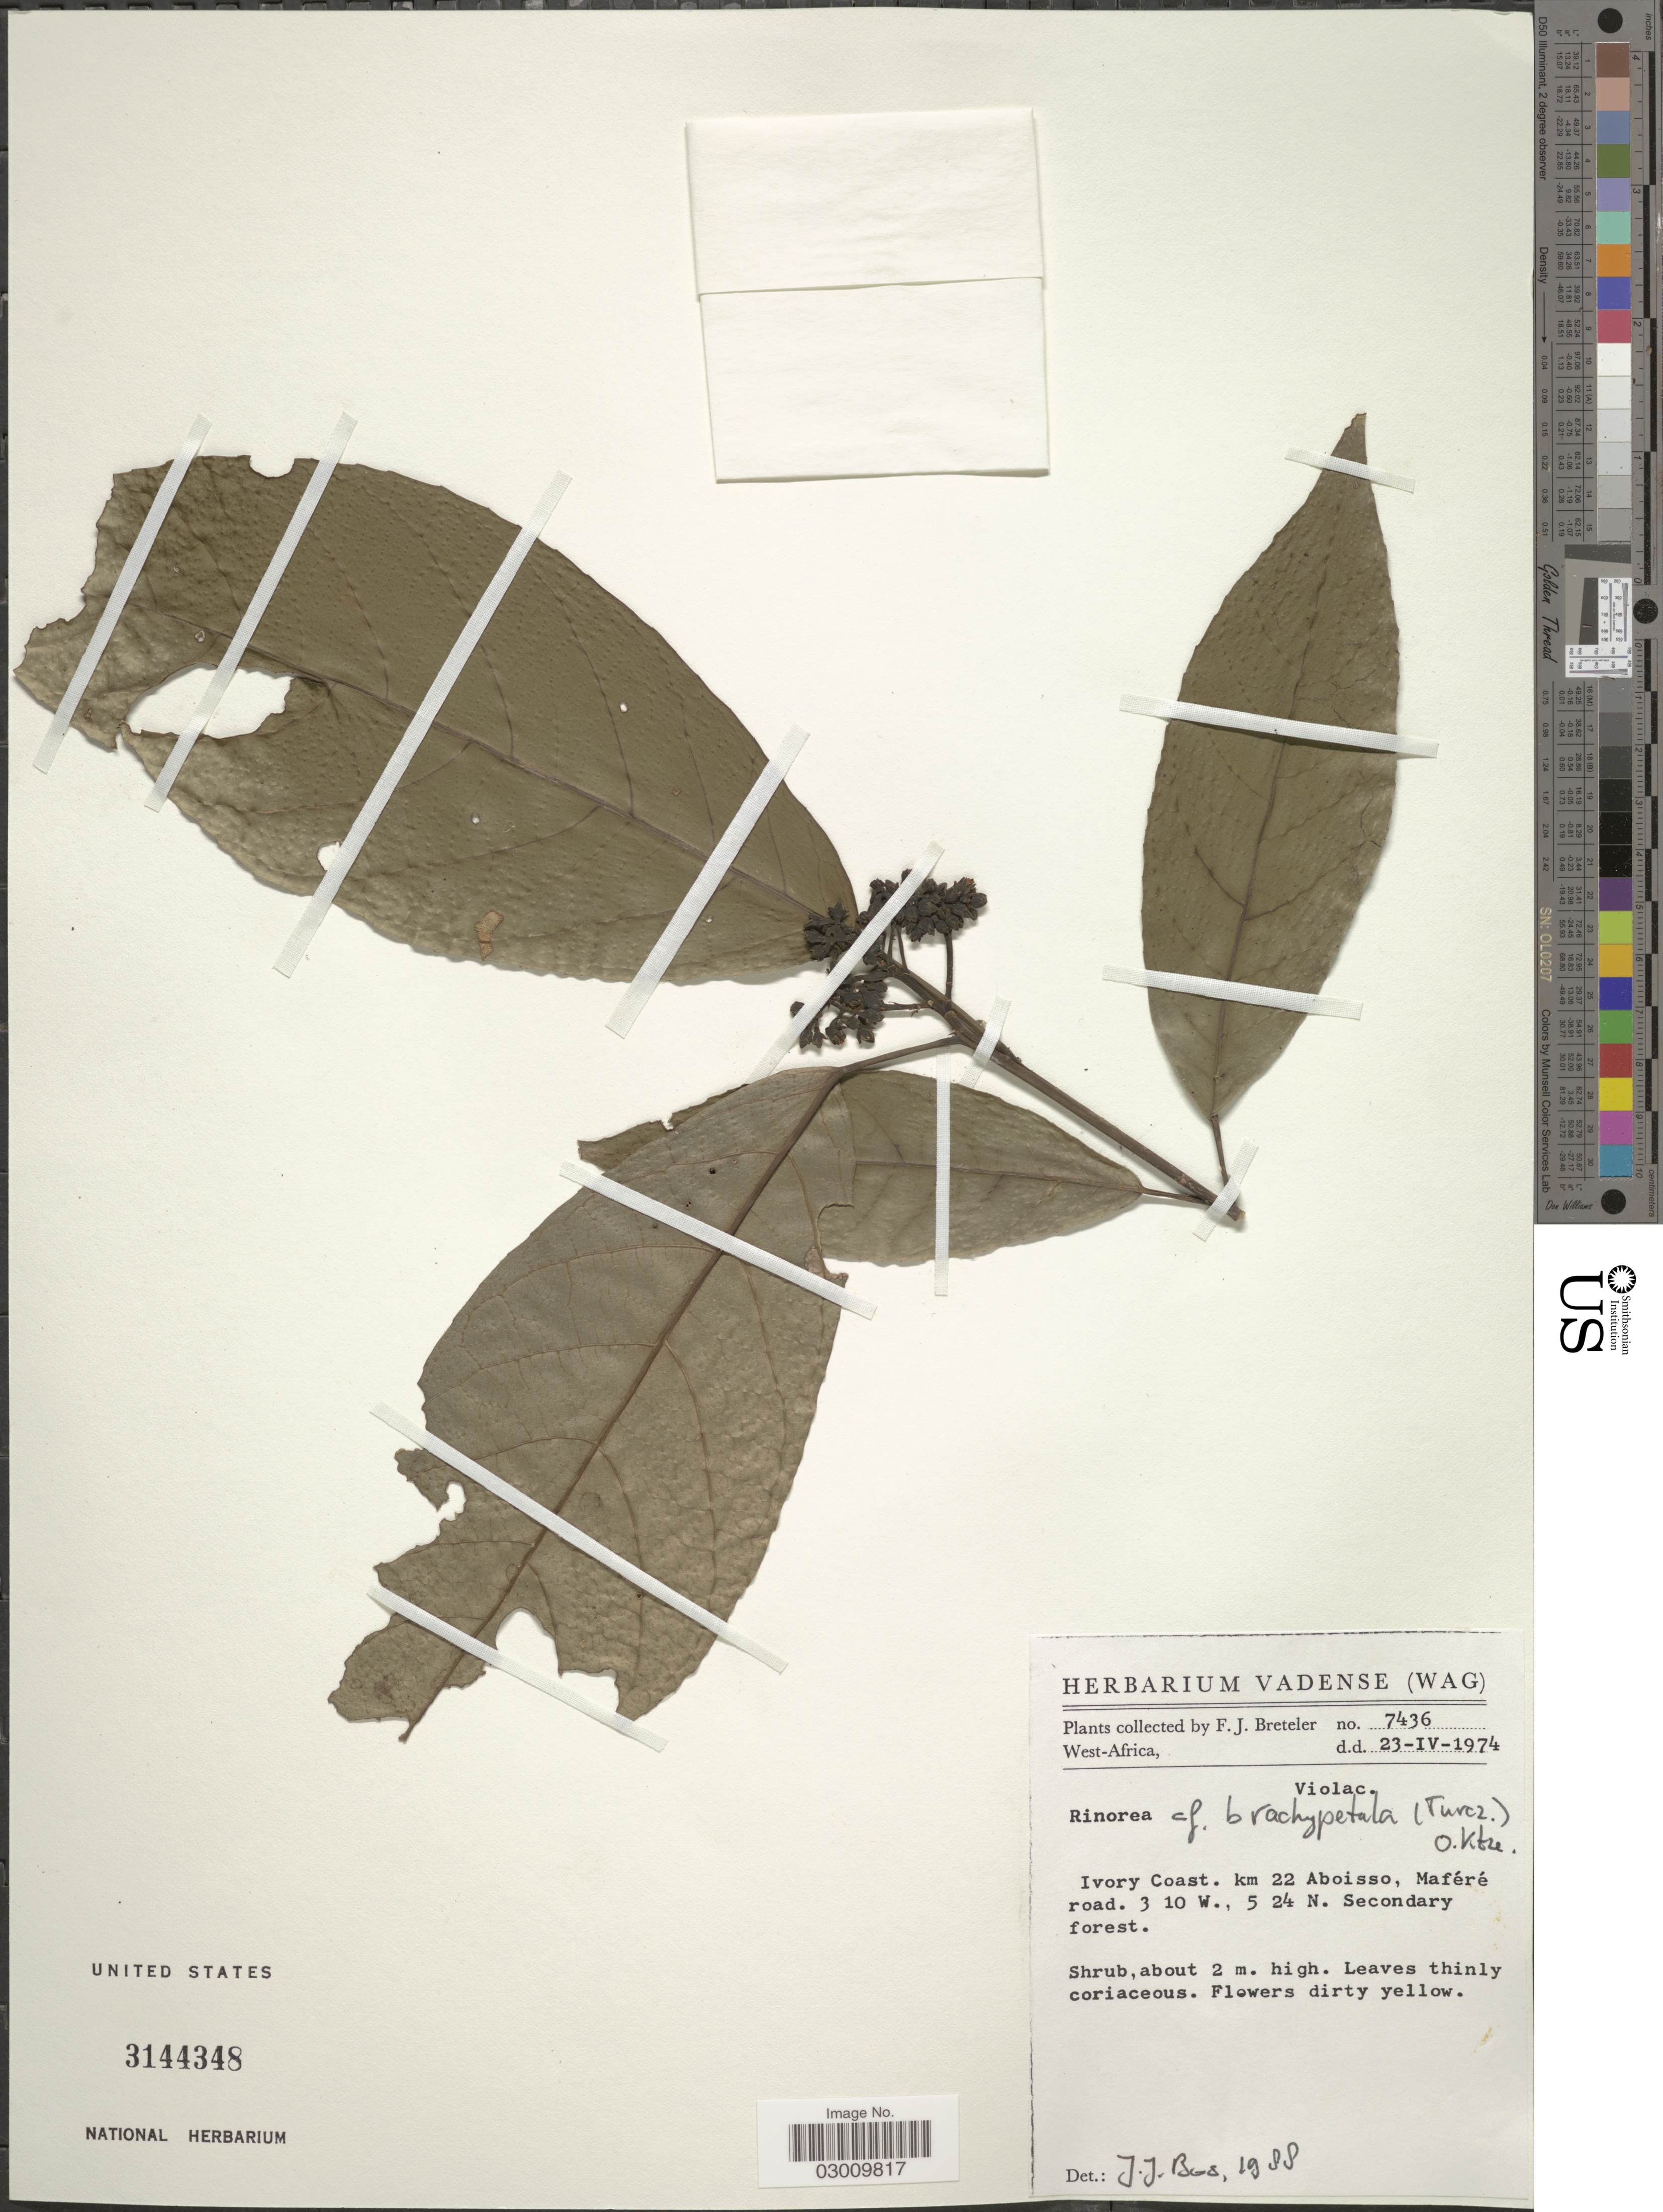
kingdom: Plantae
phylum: Tracheophyta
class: Magnoliopsida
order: Malpighiales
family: Violaceae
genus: Rinorea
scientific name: Rinorea brachypetala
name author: (Turcz.) Kuntze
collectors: F. J. Breteler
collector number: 7436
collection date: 1974-04-23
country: Ivory Coast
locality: West-Africa. Km 22 Aboisso, Maféré road.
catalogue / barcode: US 3144348